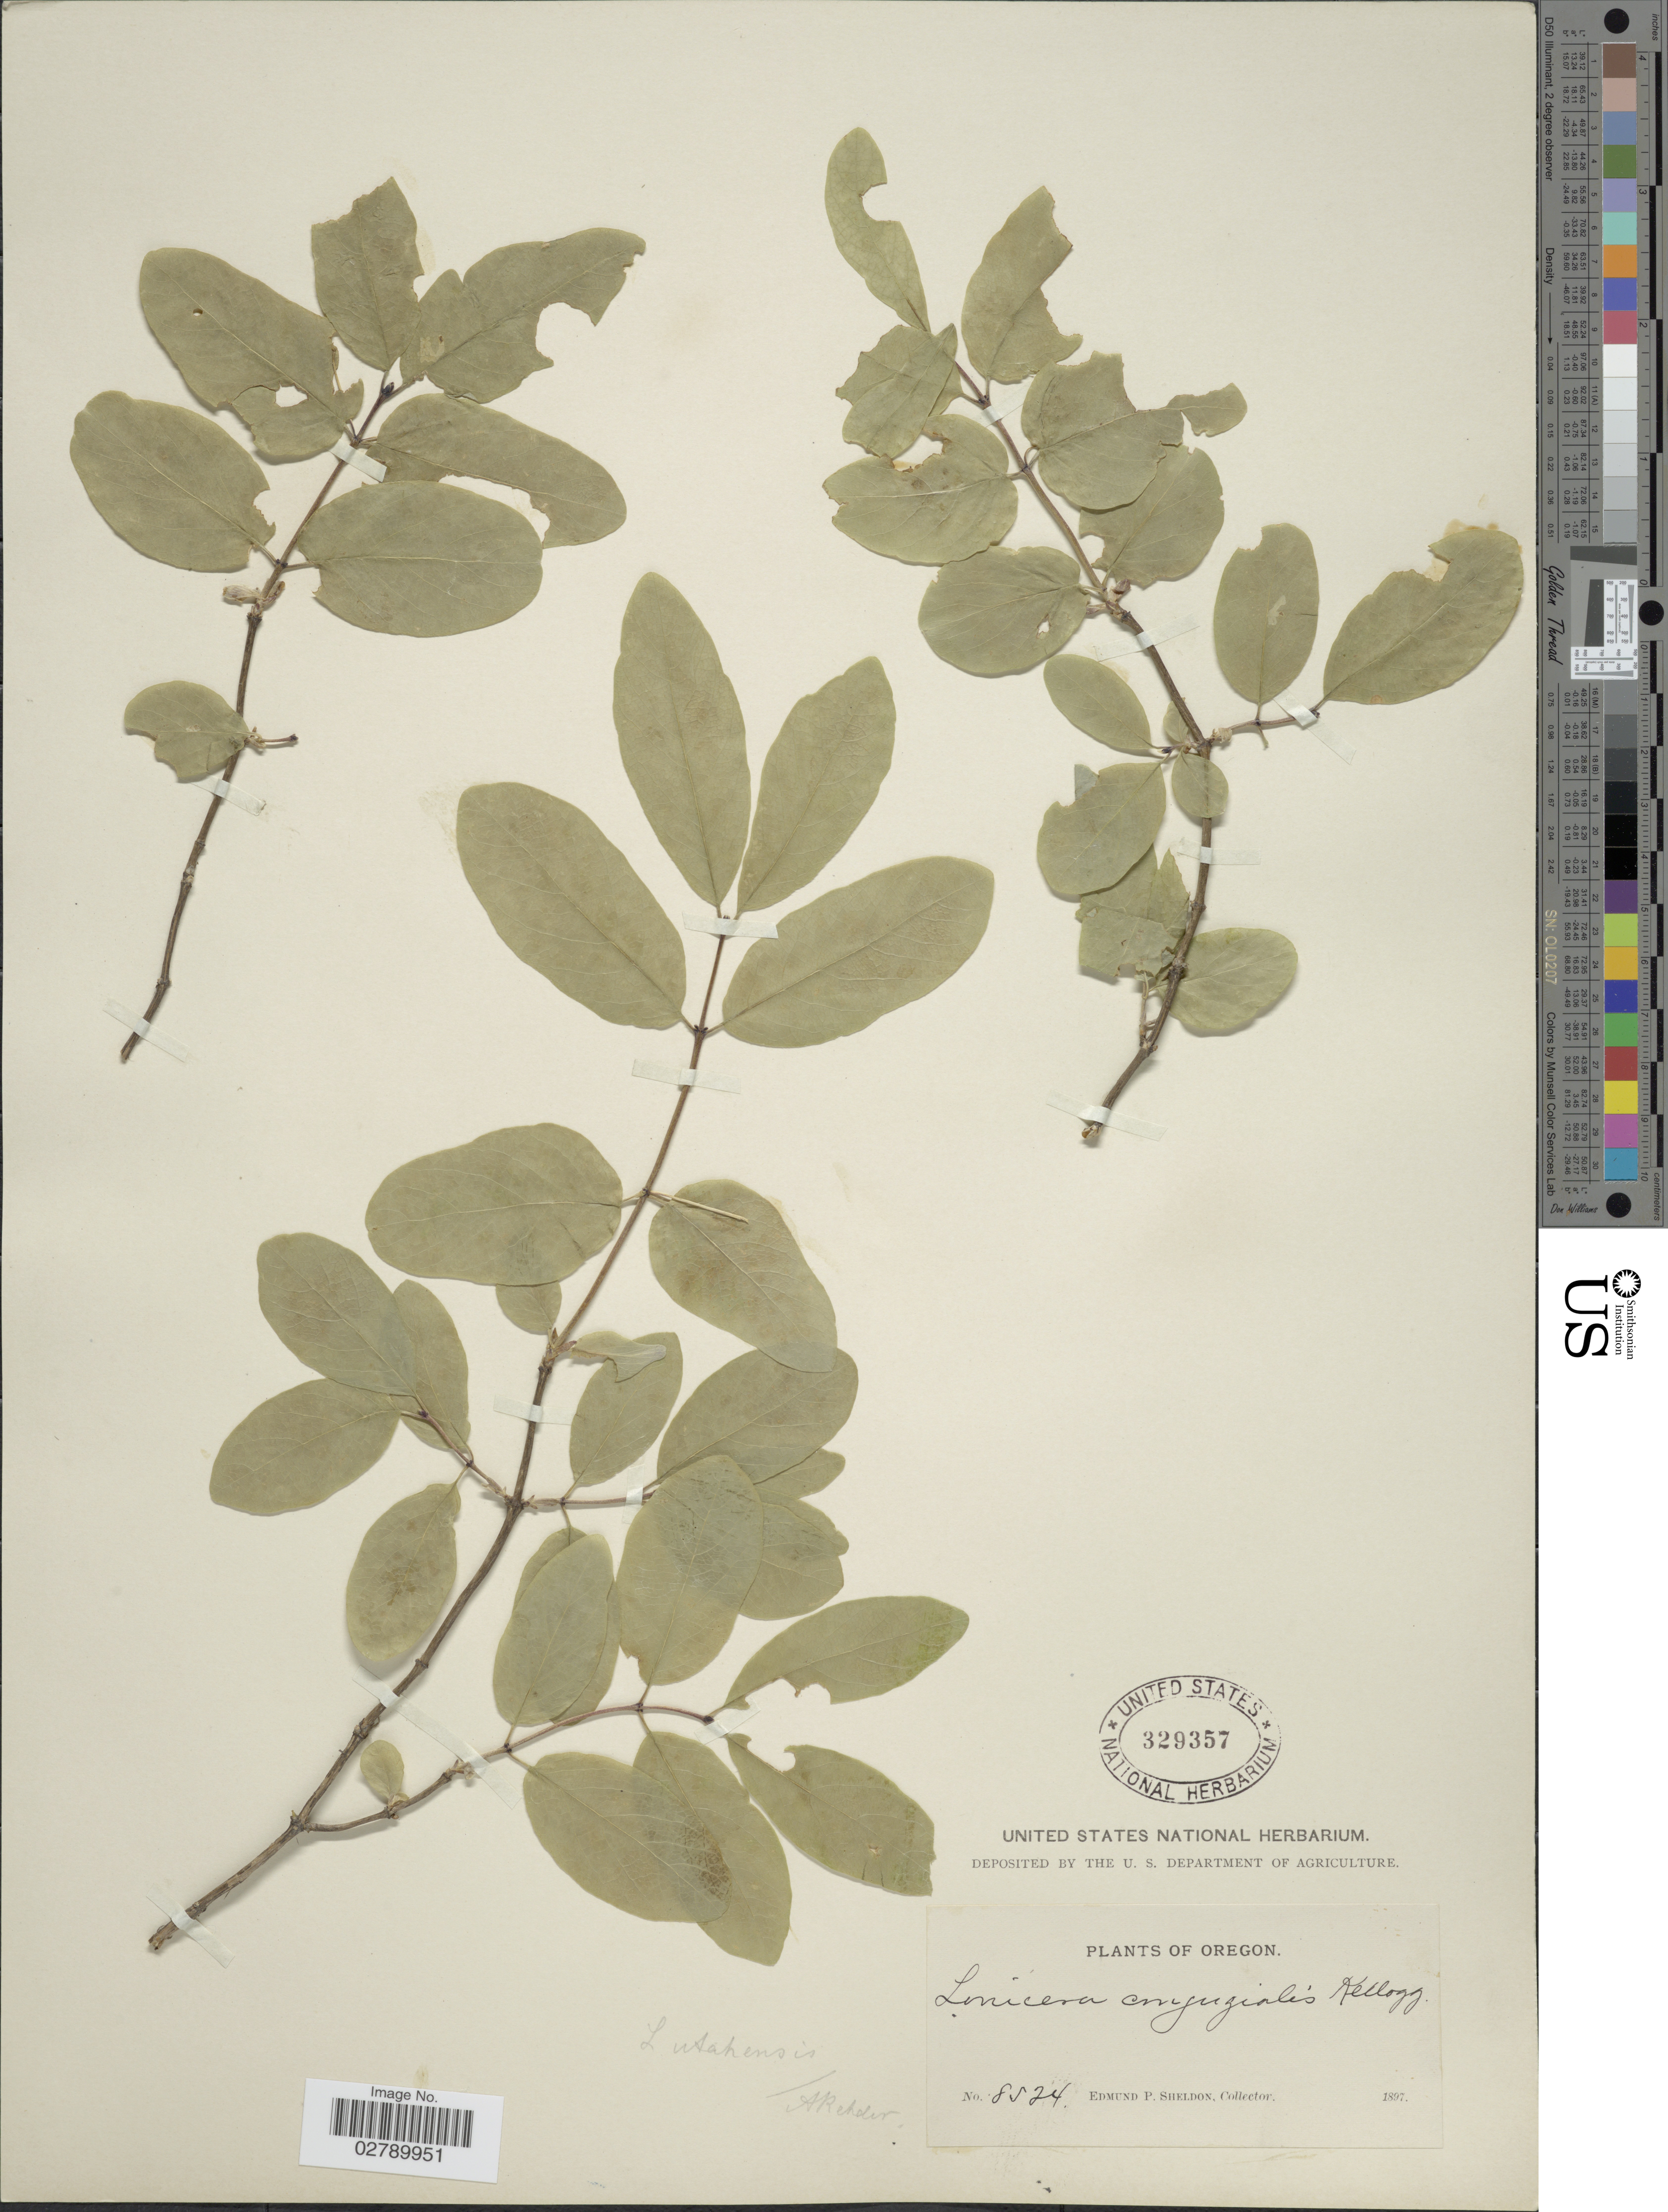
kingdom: Plantae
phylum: Tracheophyta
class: Magnoliopsida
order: Dipsacales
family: Caprifoliaceae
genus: Lonicera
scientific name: Lonicera utahensis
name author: S. Watson in C. King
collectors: E. P. Sheldon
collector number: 8524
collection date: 1897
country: United States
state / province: Oregon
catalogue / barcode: US 329357